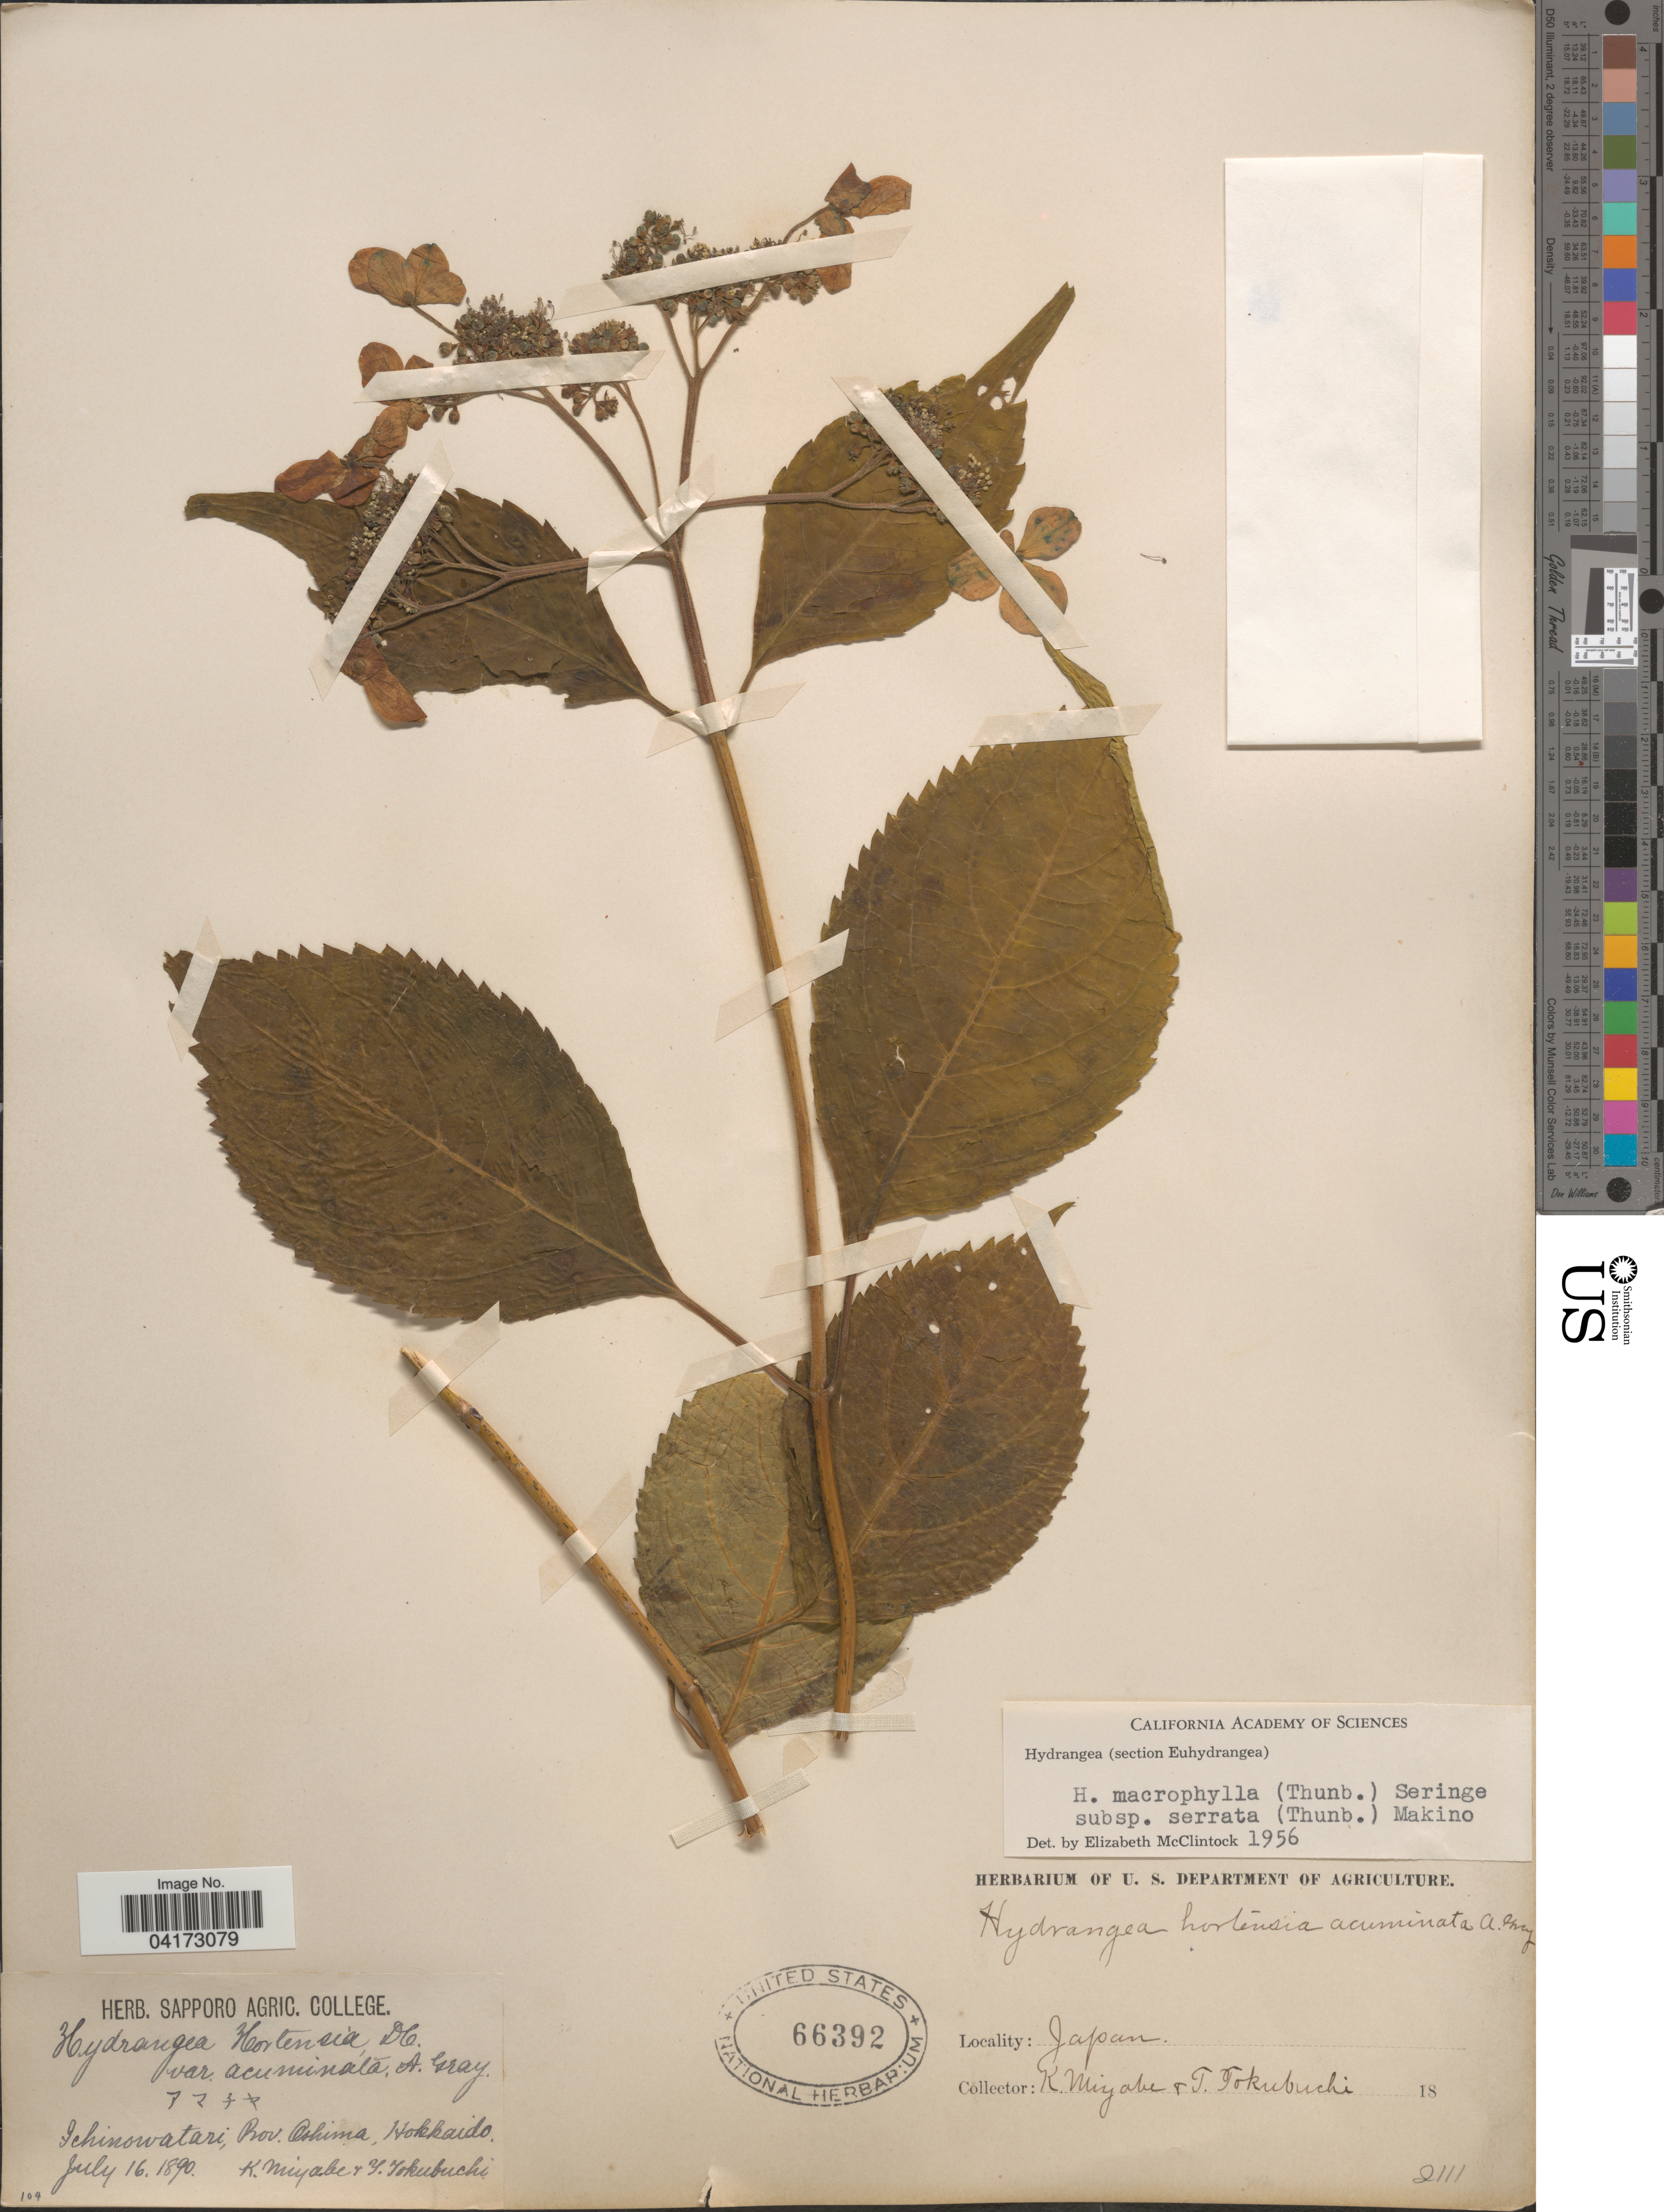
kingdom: Plantae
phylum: Tracheophyta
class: Magnoliopsida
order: Cornales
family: Hydrangeaceae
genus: Hydrangea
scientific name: Hydrangea macrophylla subsp. serrata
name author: (Thunb.) Makino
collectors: K. Miyake & T. Tokubuchi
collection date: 1890-07-16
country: Japan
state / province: Hokkaidō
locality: Ichinowatari, Prov. Oshima, Hokkaido.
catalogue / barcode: US 66392